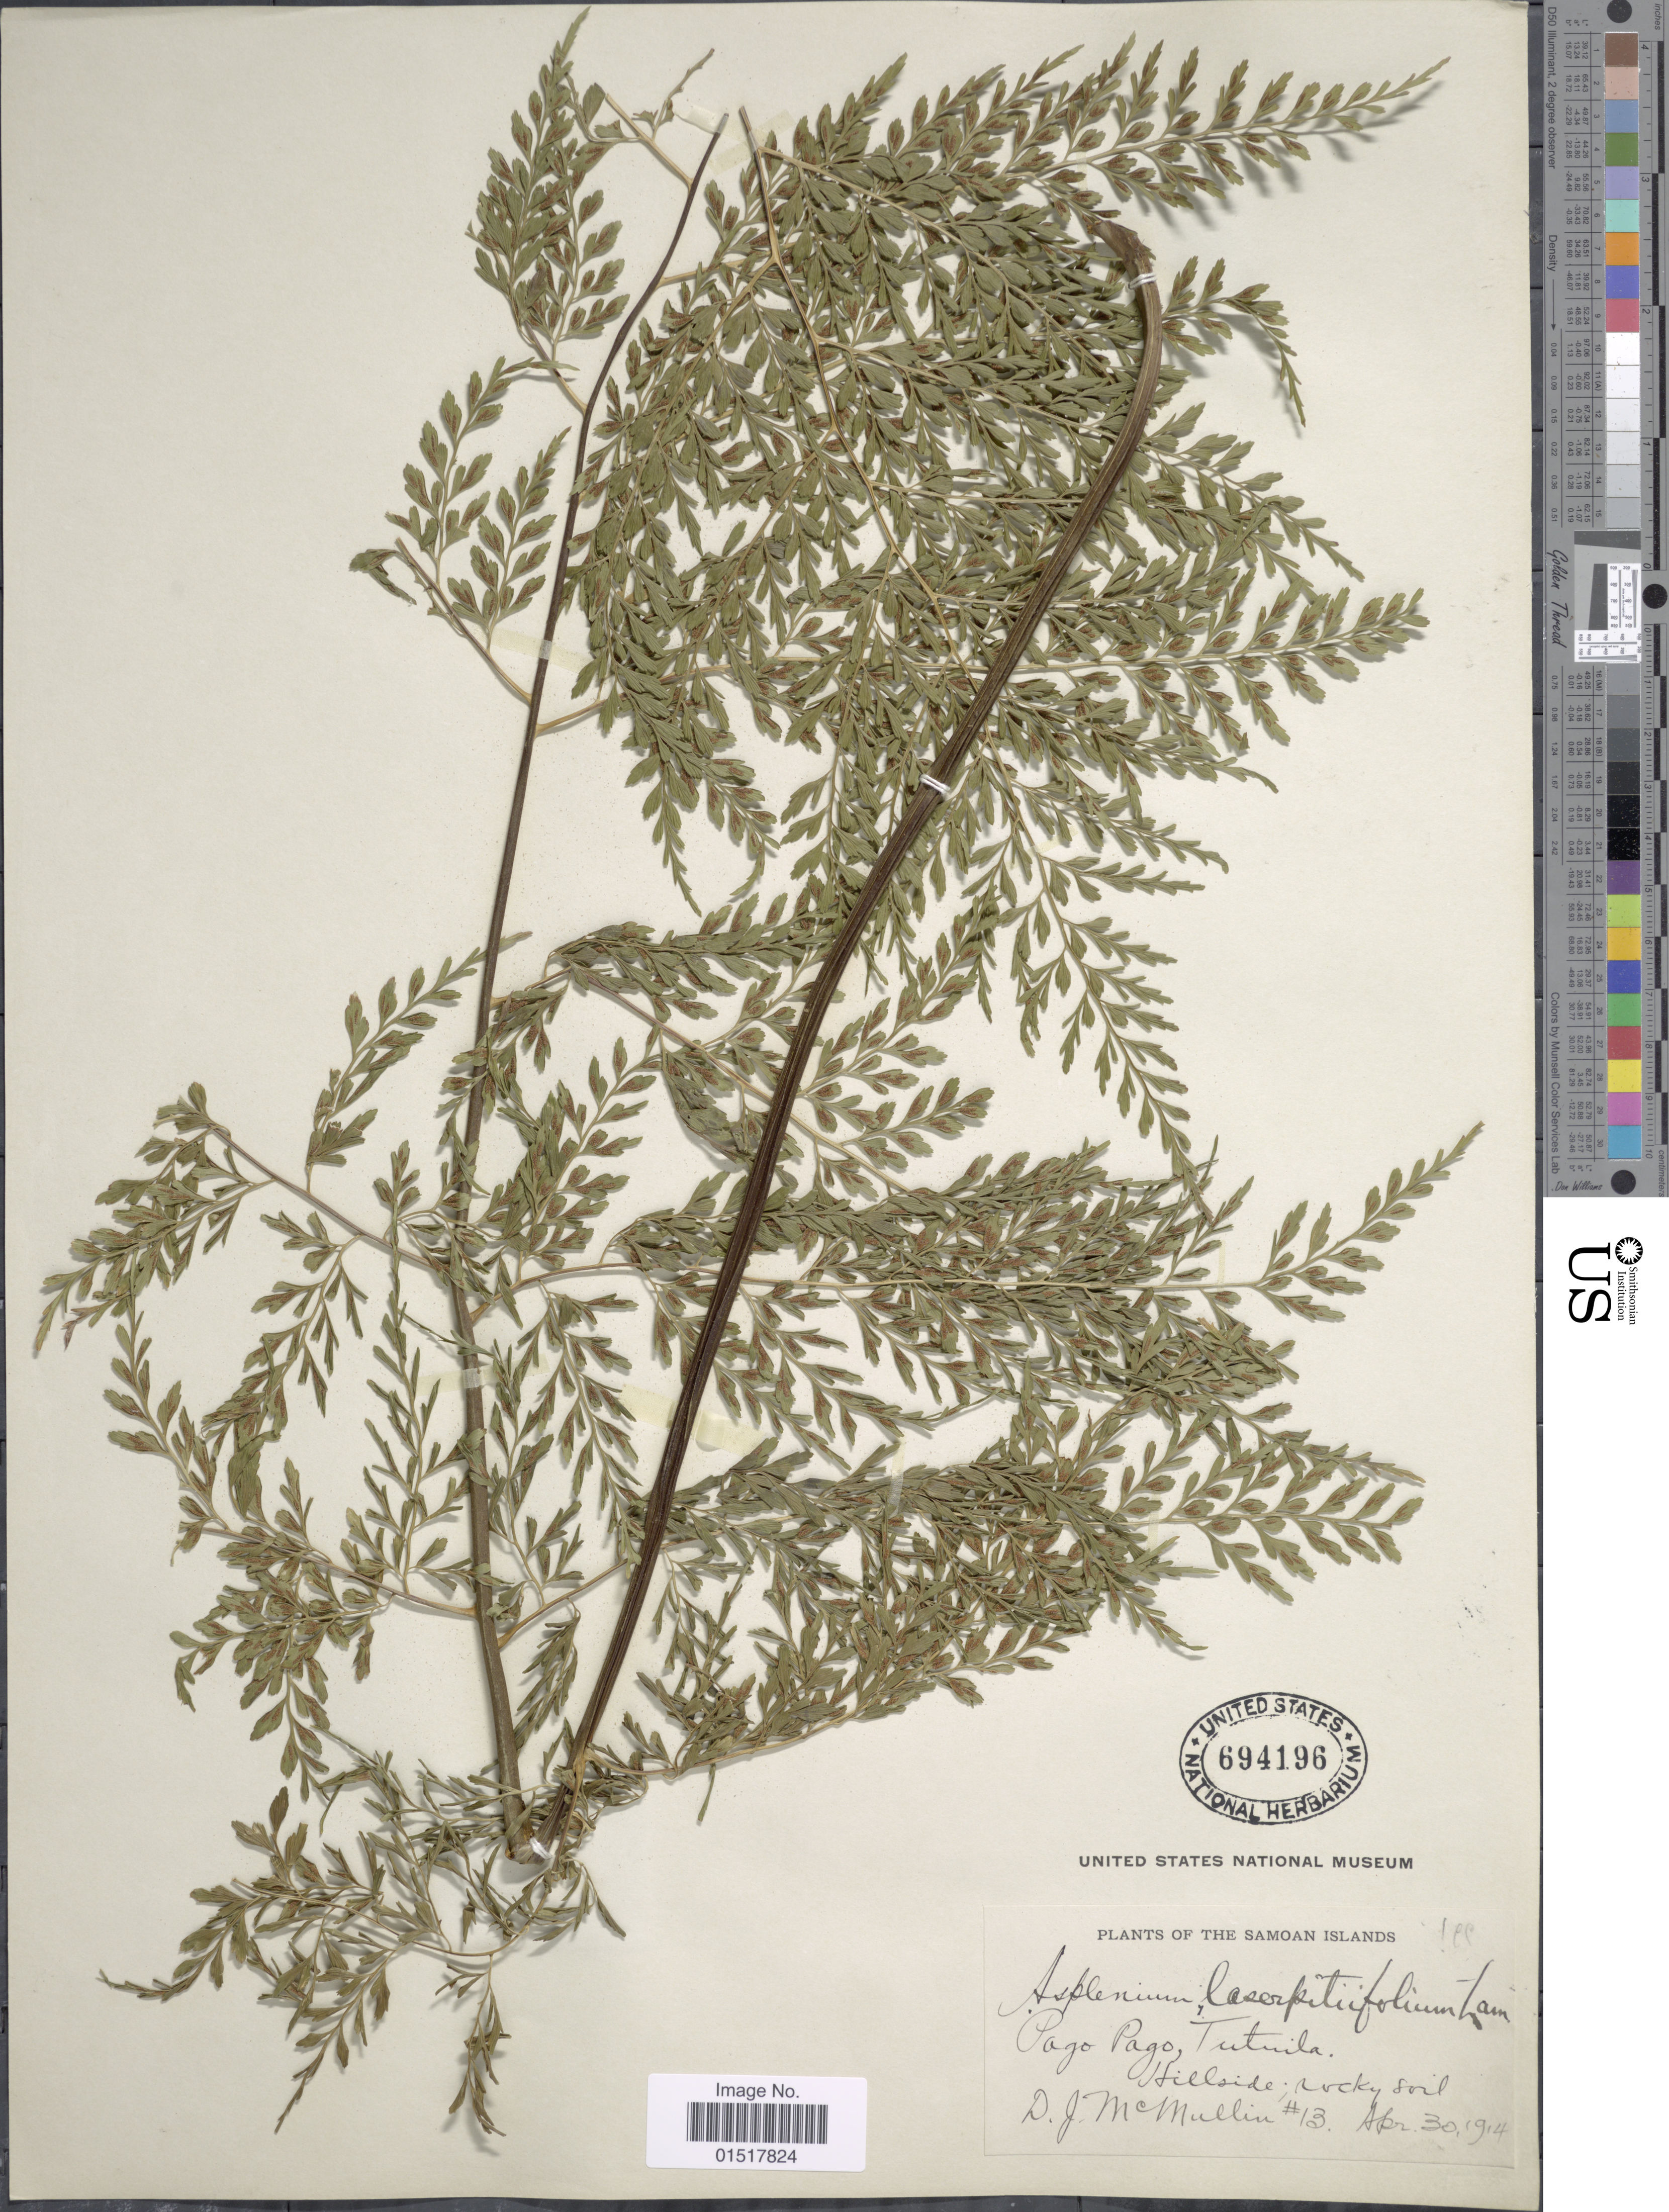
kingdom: Plantae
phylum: Tracheophyta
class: Polypodiopsida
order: Polypodiales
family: Aspleniaceae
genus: Asplenium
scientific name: Asplenium laserpitiifolium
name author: Lam.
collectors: D. McMullin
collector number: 13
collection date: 1914-04-30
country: American Samoa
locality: Samoan Islands. Pago Pago. Tutuila.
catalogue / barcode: US 694196